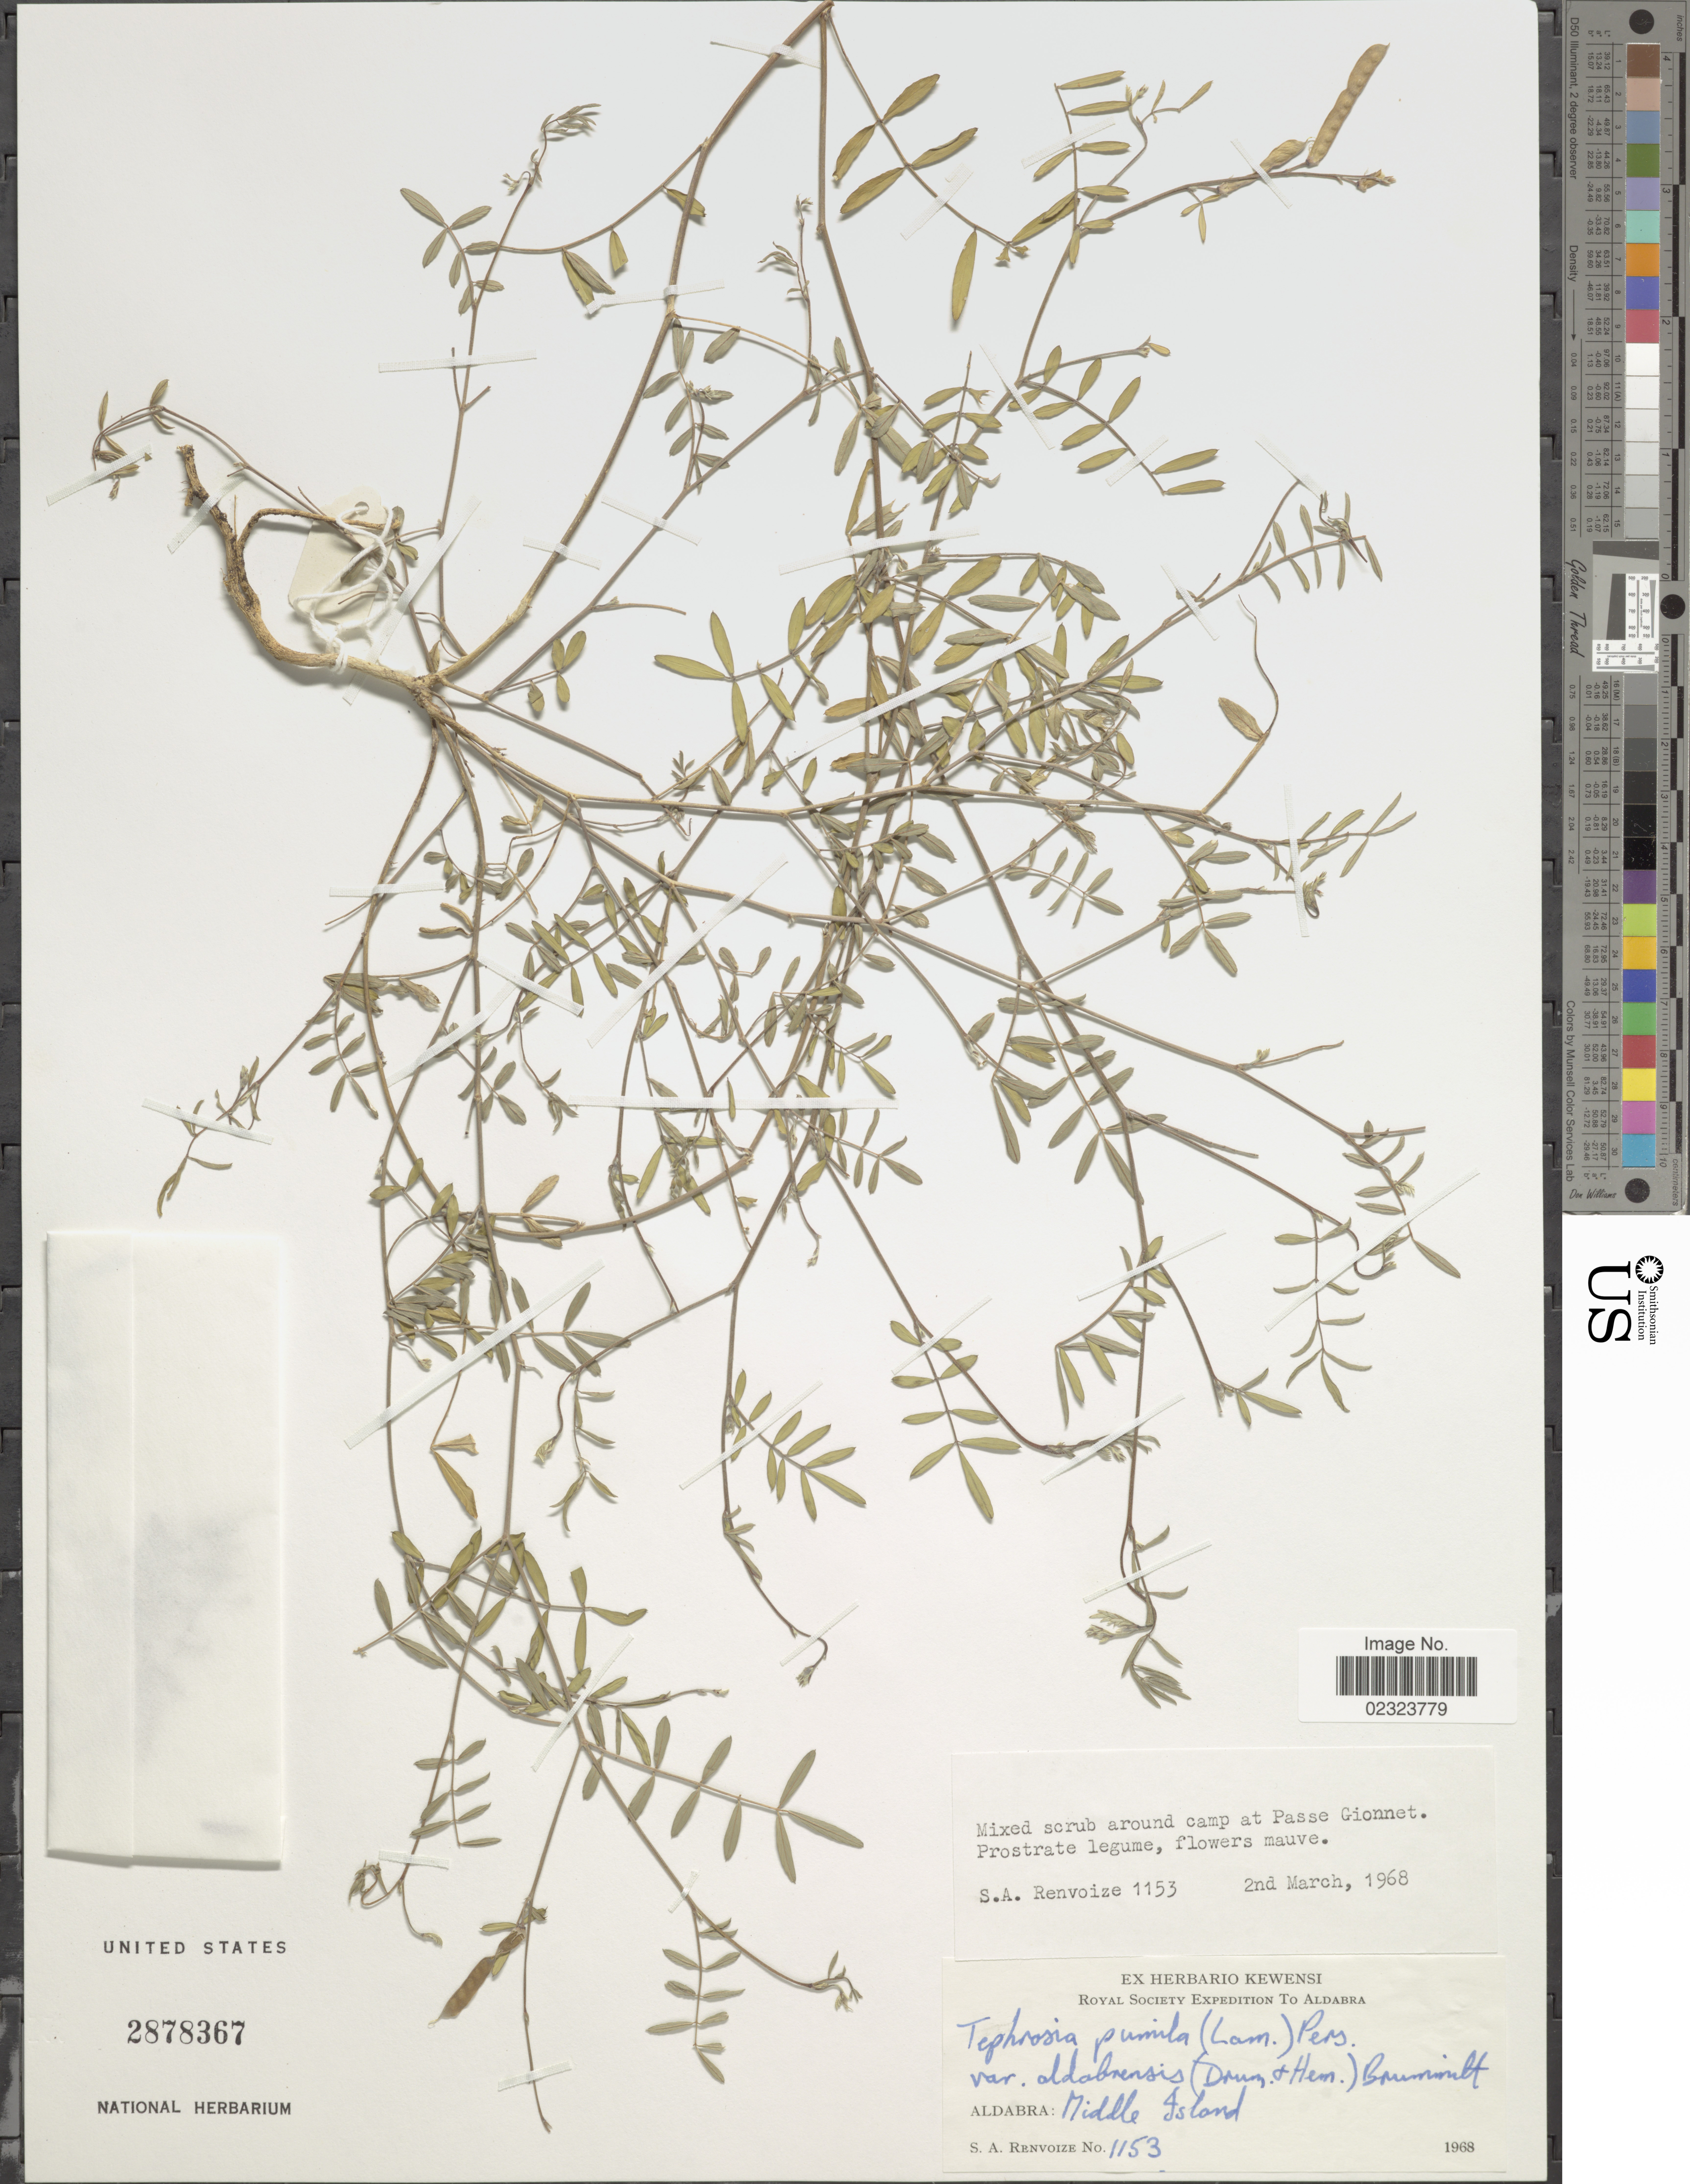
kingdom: Plantae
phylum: Tracheophyta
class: Magnoliopsida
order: Fabales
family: Fabaceae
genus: Tephrosia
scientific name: Tephrosia pumila var. aldabrensis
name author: (J.R. Drumm. & Hemsl.) Brummitt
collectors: S. A. Renvoize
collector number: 1153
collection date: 1968-03-02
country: Seychelles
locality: Aldabara: Middle Island, mixed scrub around camp at Passe Gionnet.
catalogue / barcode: US 2878367